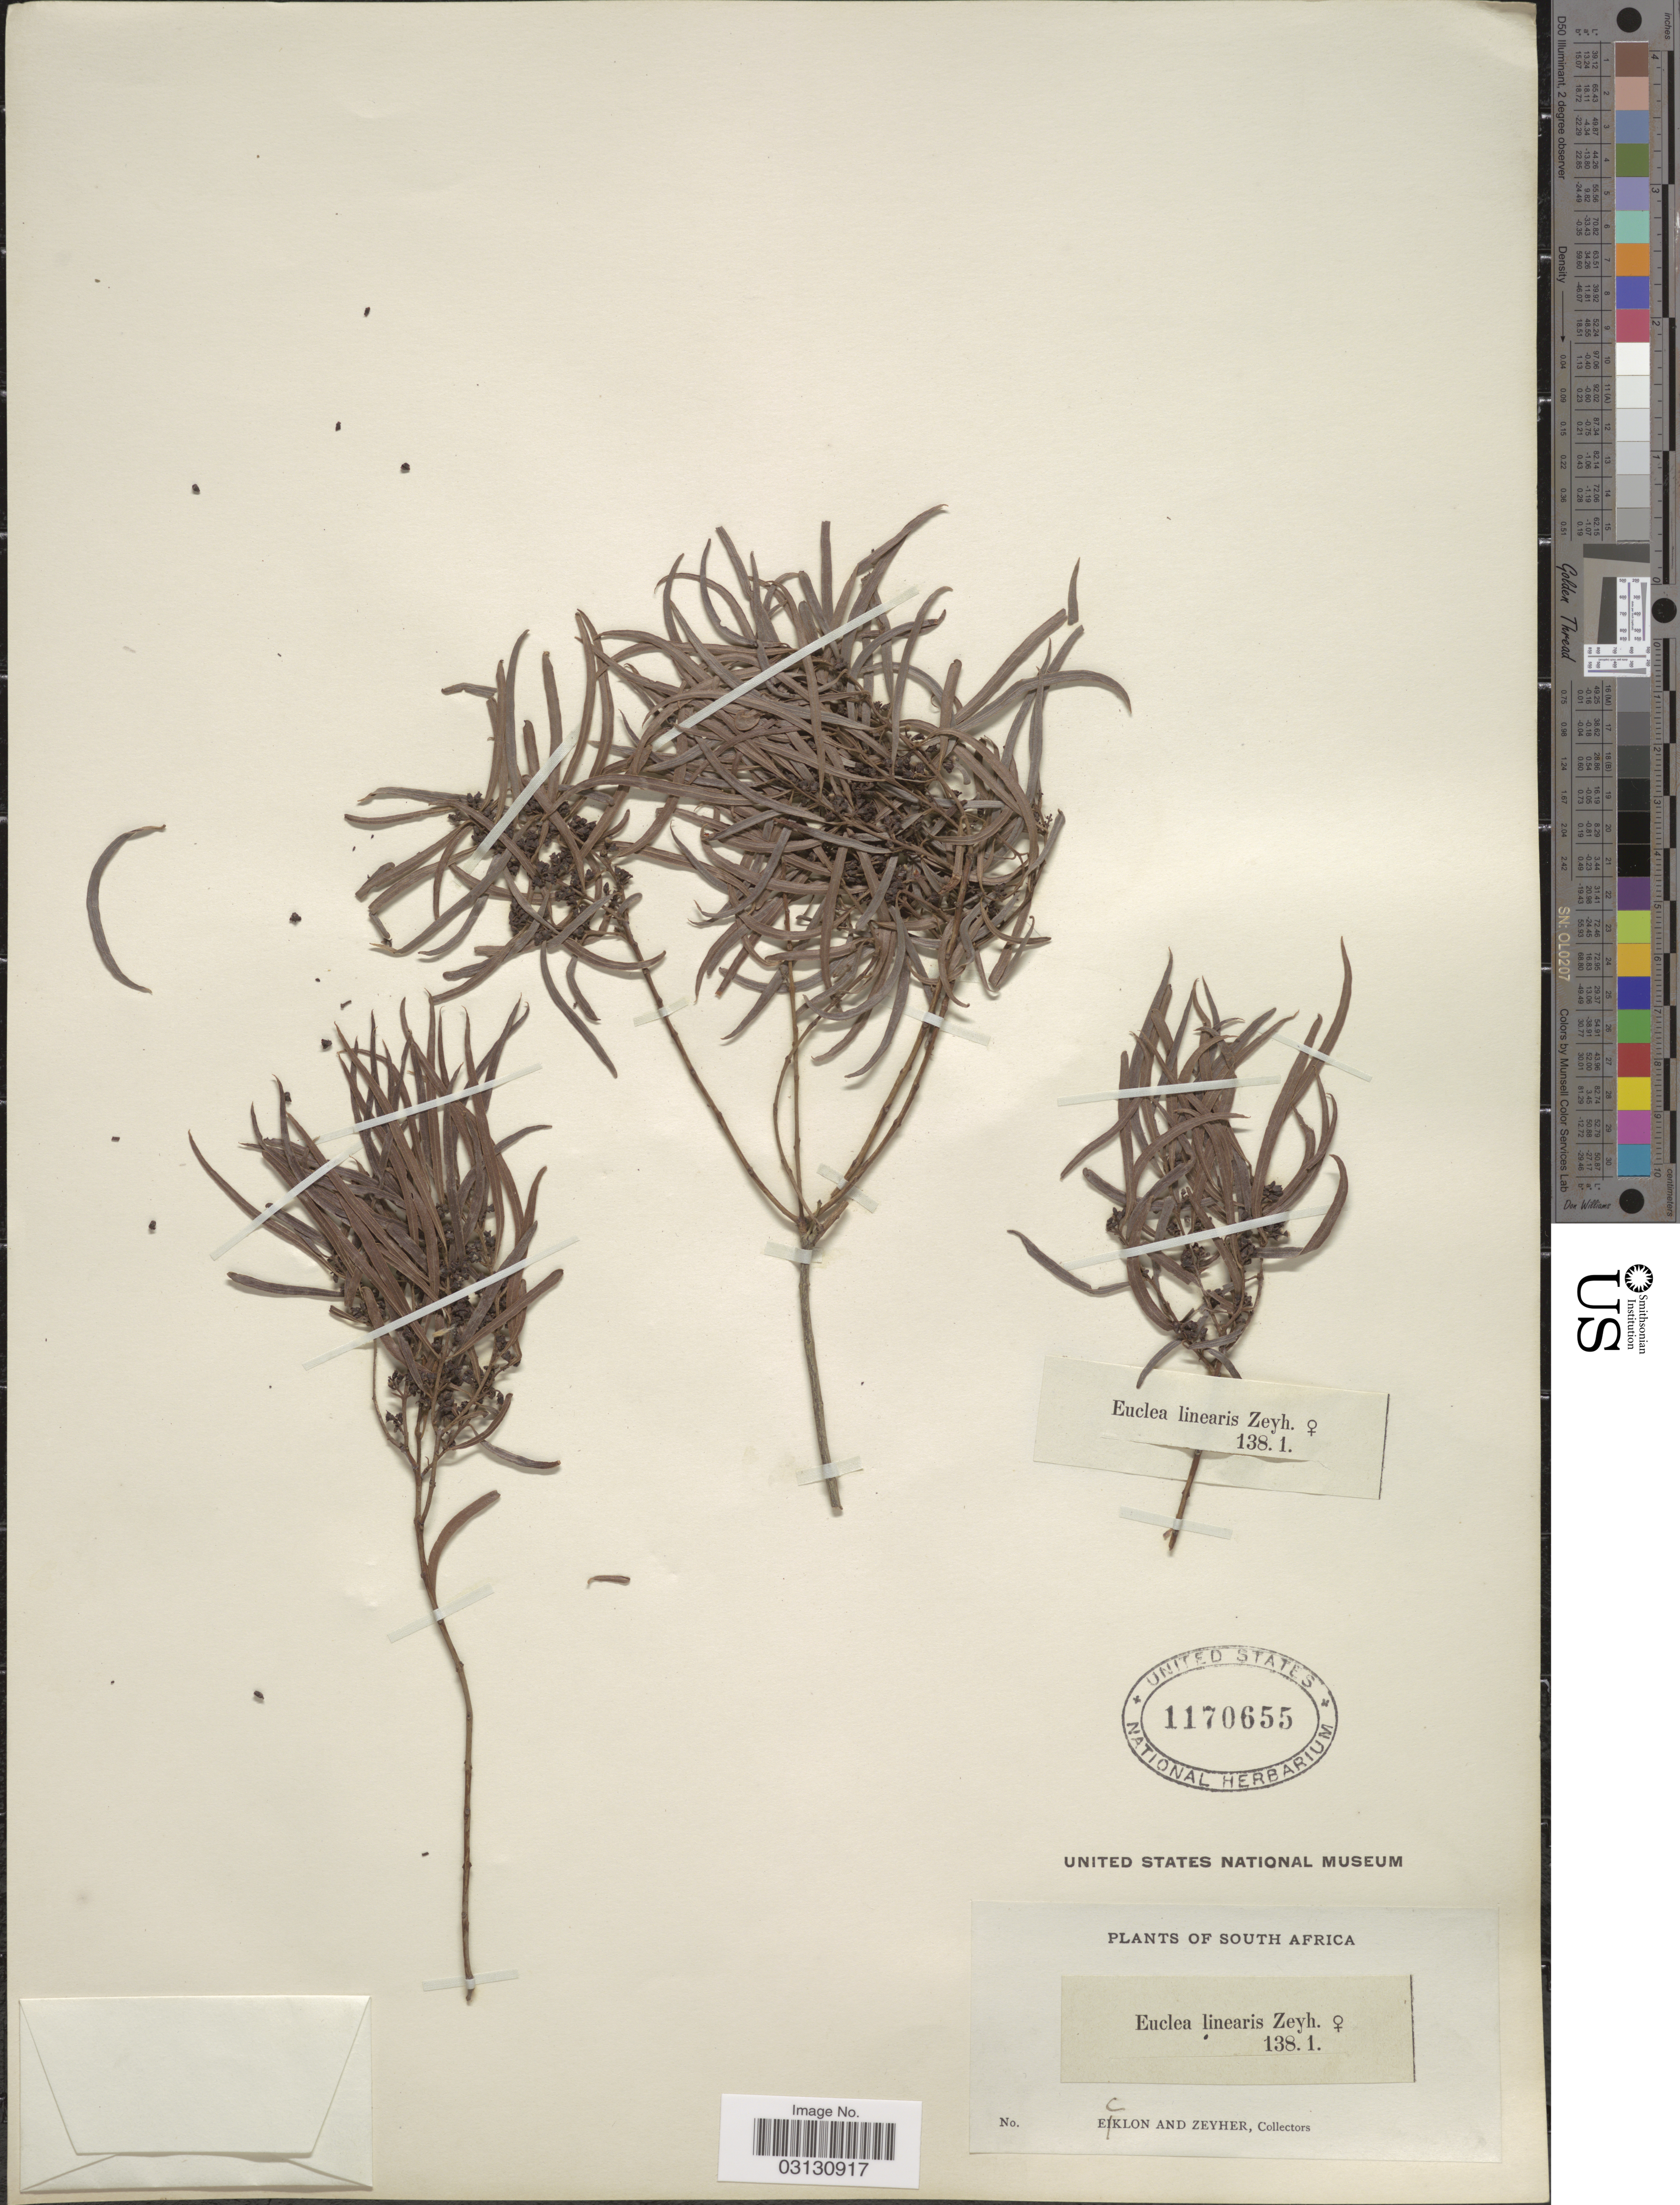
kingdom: Plantae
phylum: Tracheophyta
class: Magnoliopsida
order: Ericales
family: Ebenaceae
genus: Euclea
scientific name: Euclea linearis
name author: Zeyh. ex Hiern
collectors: -. Ecklon & -. Zeyher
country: South Africa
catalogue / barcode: US 1170655